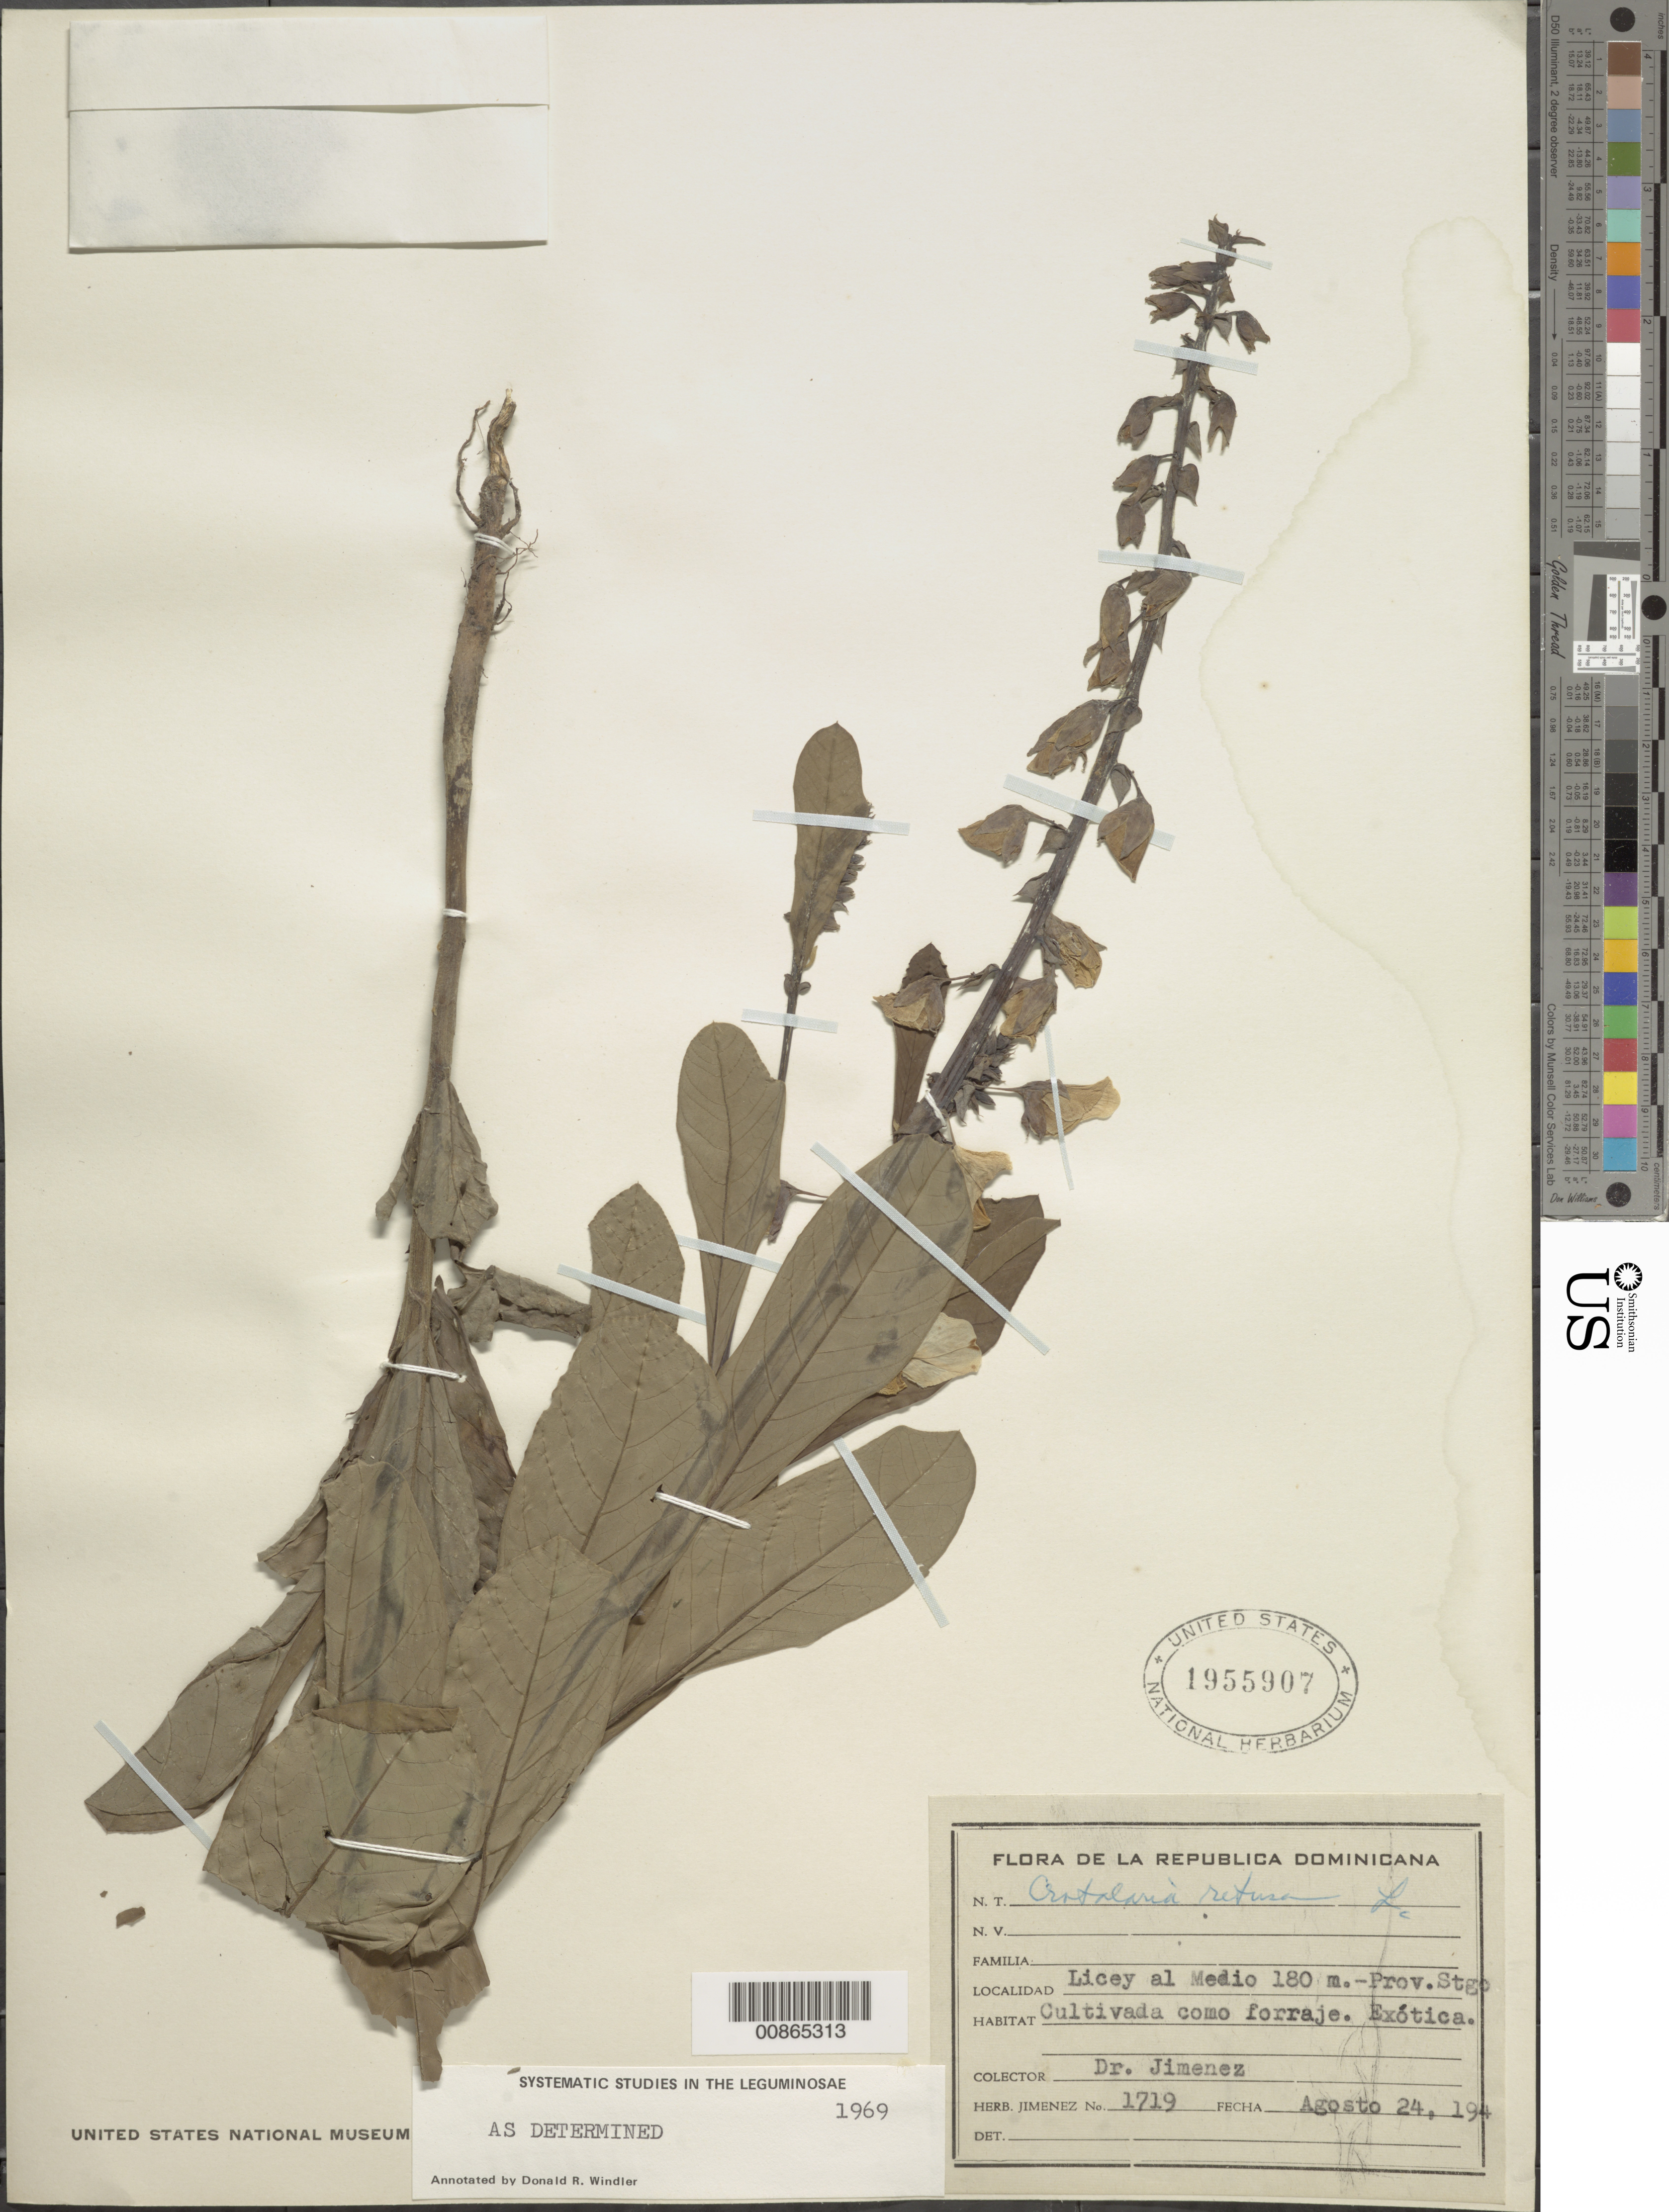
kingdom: Plantae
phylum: Tracheophyta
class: Magnoliopsida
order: Fabales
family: Fabaceae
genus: Crotalaria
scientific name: Crotalaria retusa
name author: L.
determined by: Windler, D. R.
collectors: J. J. Jiménez Almonte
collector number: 1719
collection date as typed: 24 Aug 194-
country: Dominican Republic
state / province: Santiago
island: Hispaniola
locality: Licey al Medio.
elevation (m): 180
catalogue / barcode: US 1955907